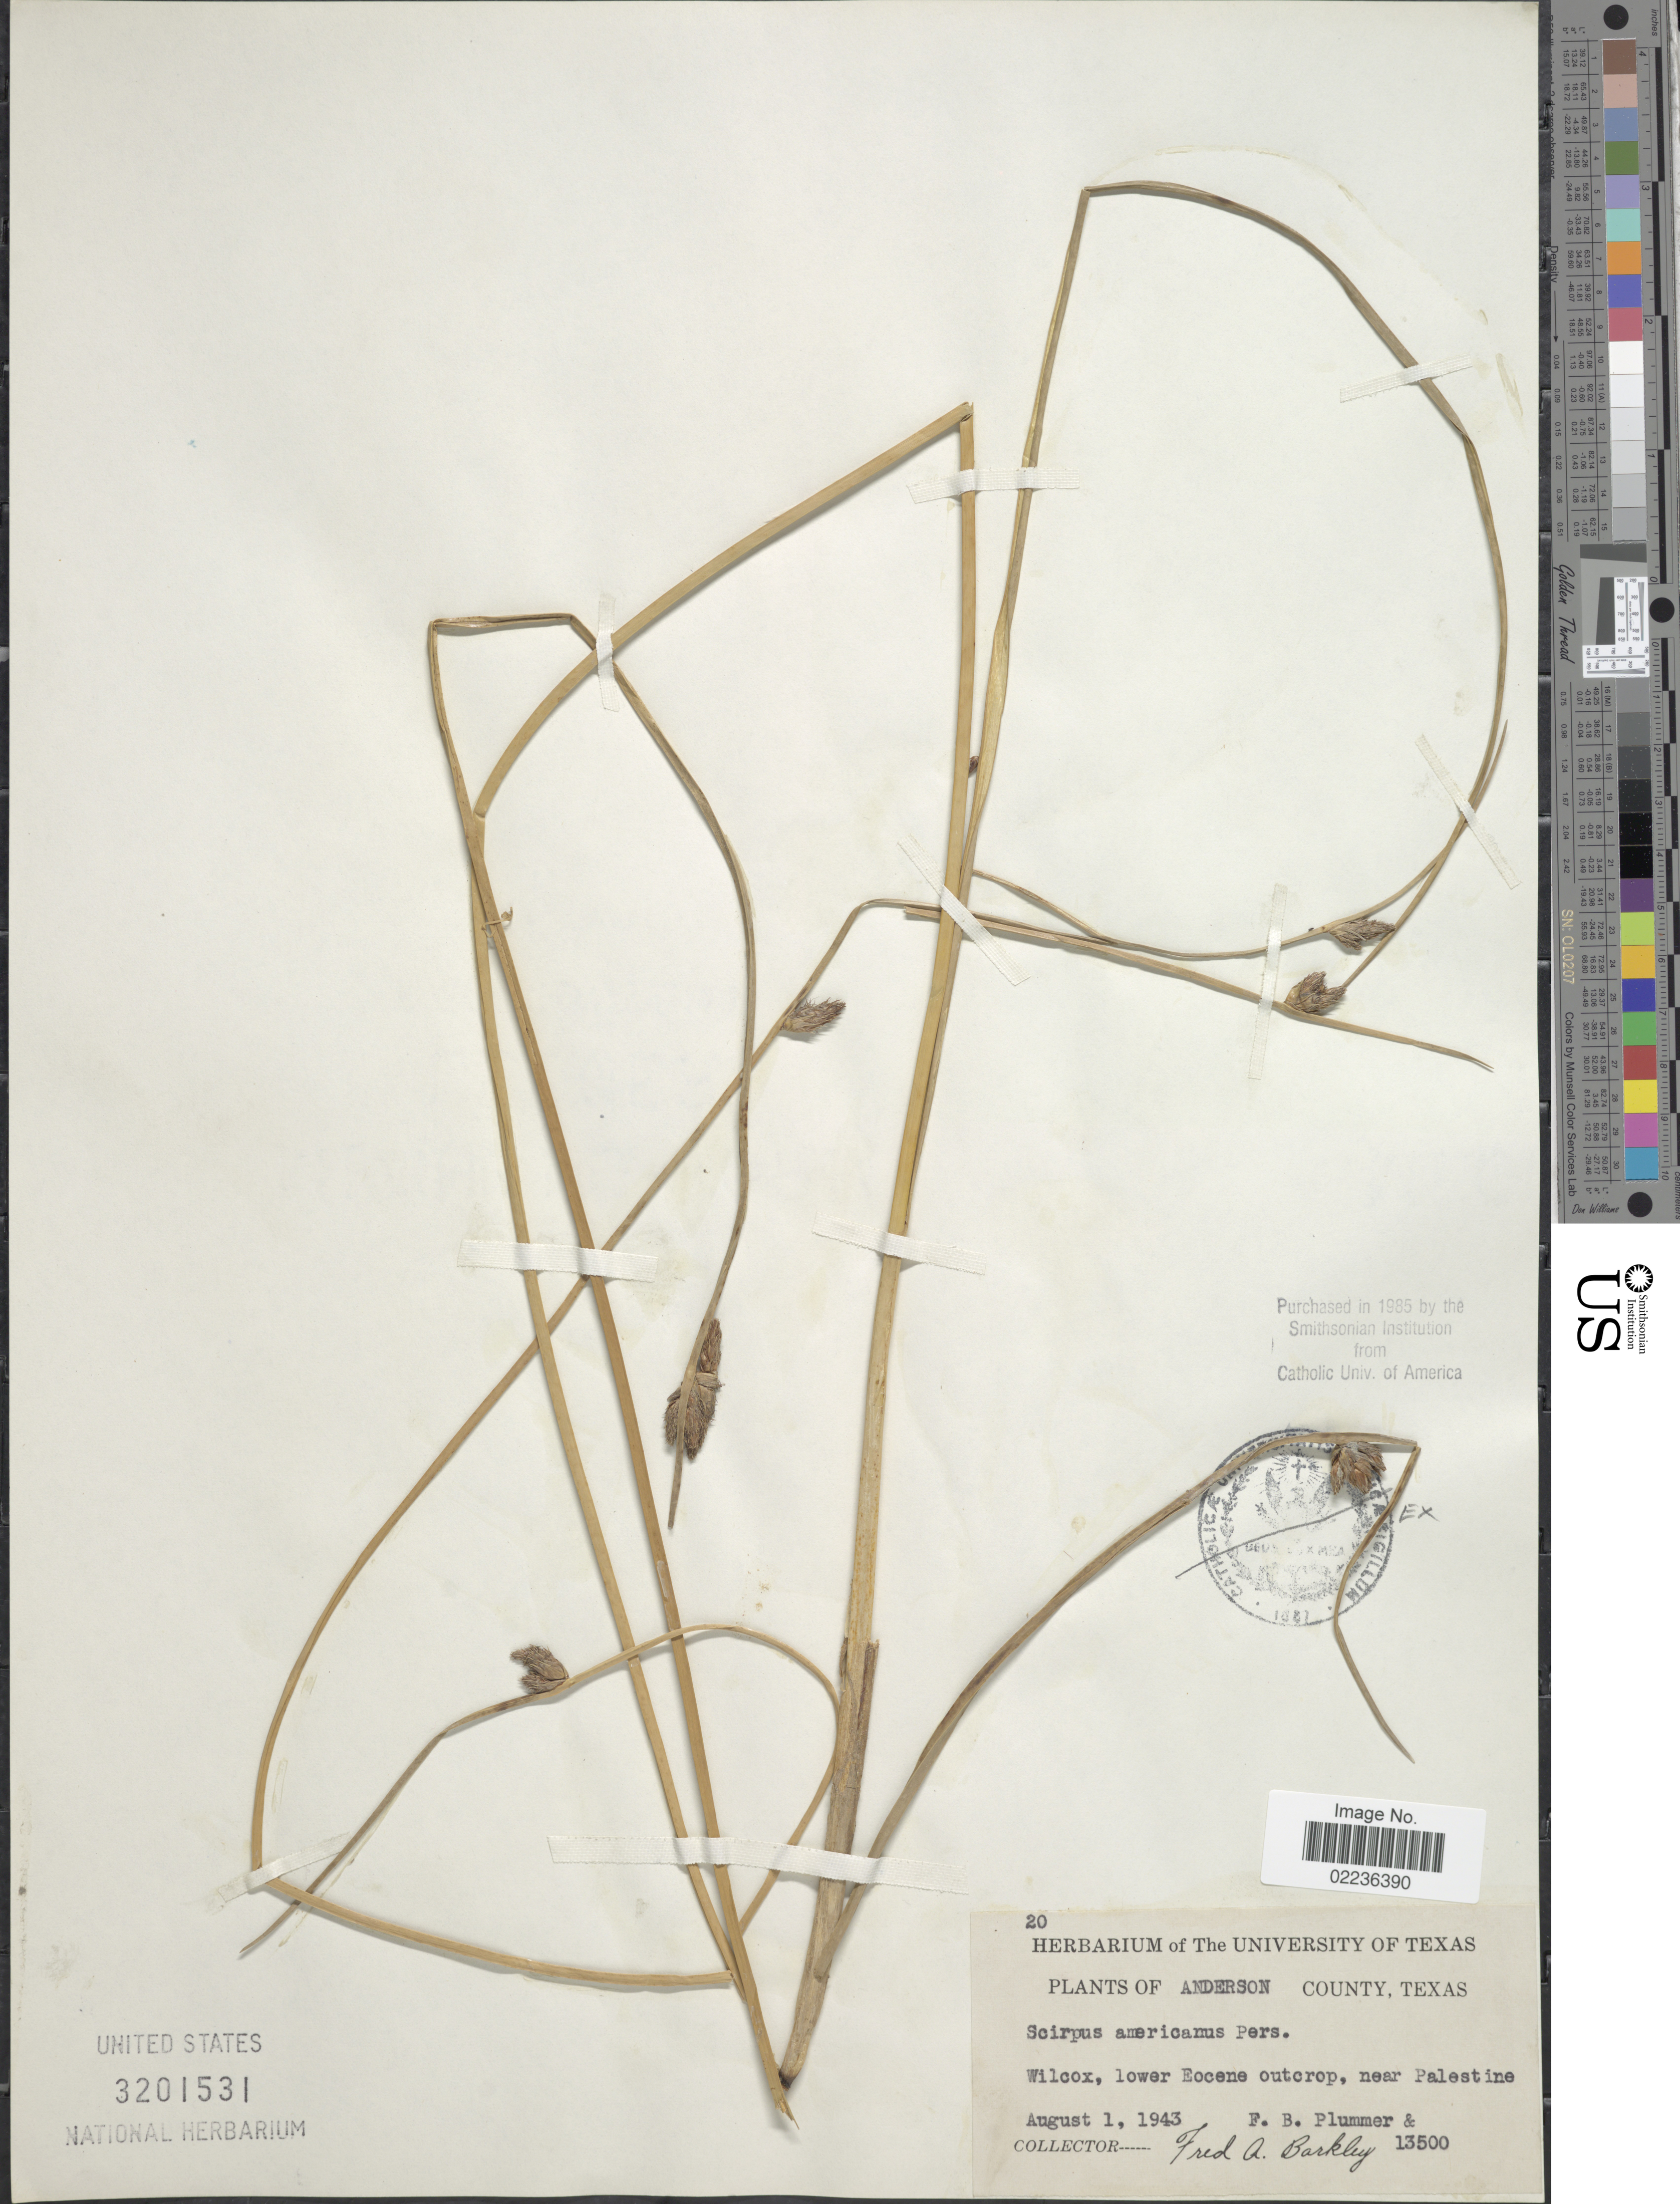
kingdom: Plantae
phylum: Tracheophyta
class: Liliopsida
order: Poales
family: Cyperaceae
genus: Schoenoplectus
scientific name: Schoenoplectus pungens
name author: (Vahl) Palla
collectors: F. Plummer & F. A. Barkley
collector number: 13500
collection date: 1943-08-01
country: United States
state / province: Texas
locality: Anderson County, Wilcox, lower Eocene outcrop, near Palestine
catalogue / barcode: US 3201531